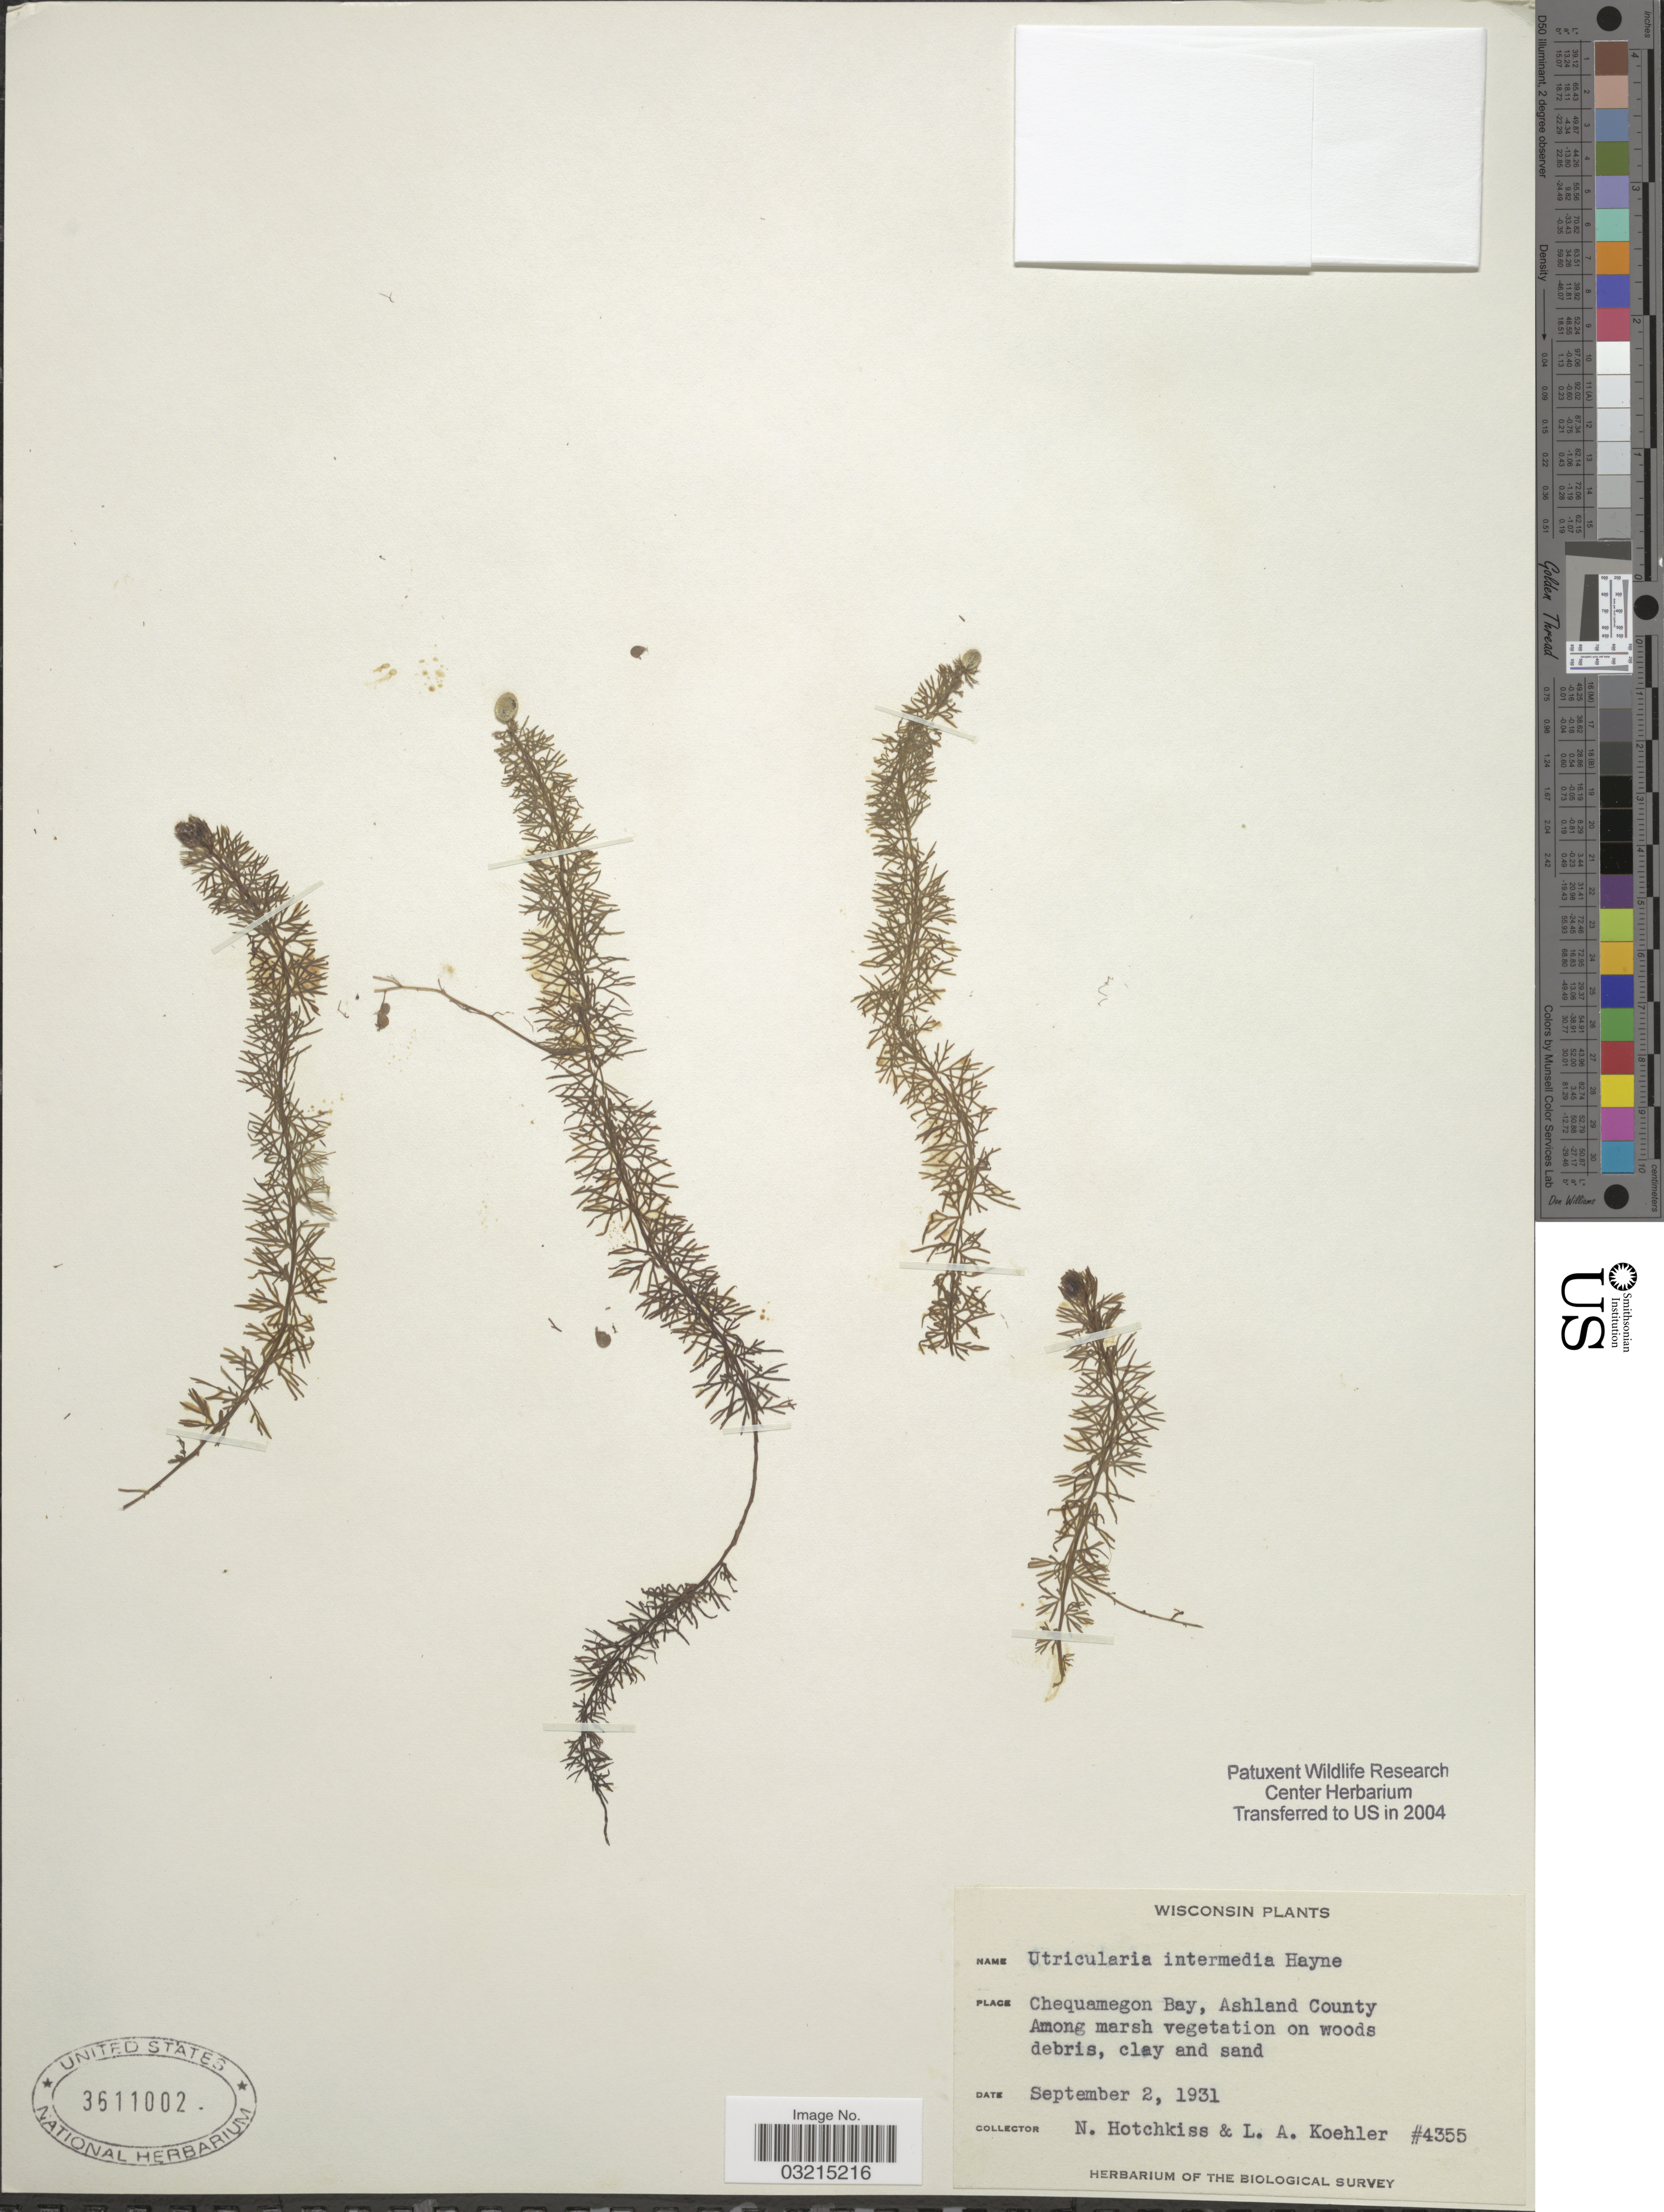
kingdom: Plantae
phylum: Tracheophyta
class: Magnoliopsida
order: Lamiales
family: Lentibulariaceae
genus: Utricularia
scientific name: Utricularia intermedia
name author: Hayne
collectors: N. Hotchkiss & L. Koehler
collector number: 4355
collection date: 1931-09-02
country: United States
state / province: Wisconsin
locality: Chequamegon Bay, Ashland County.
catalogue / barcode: US 3611002